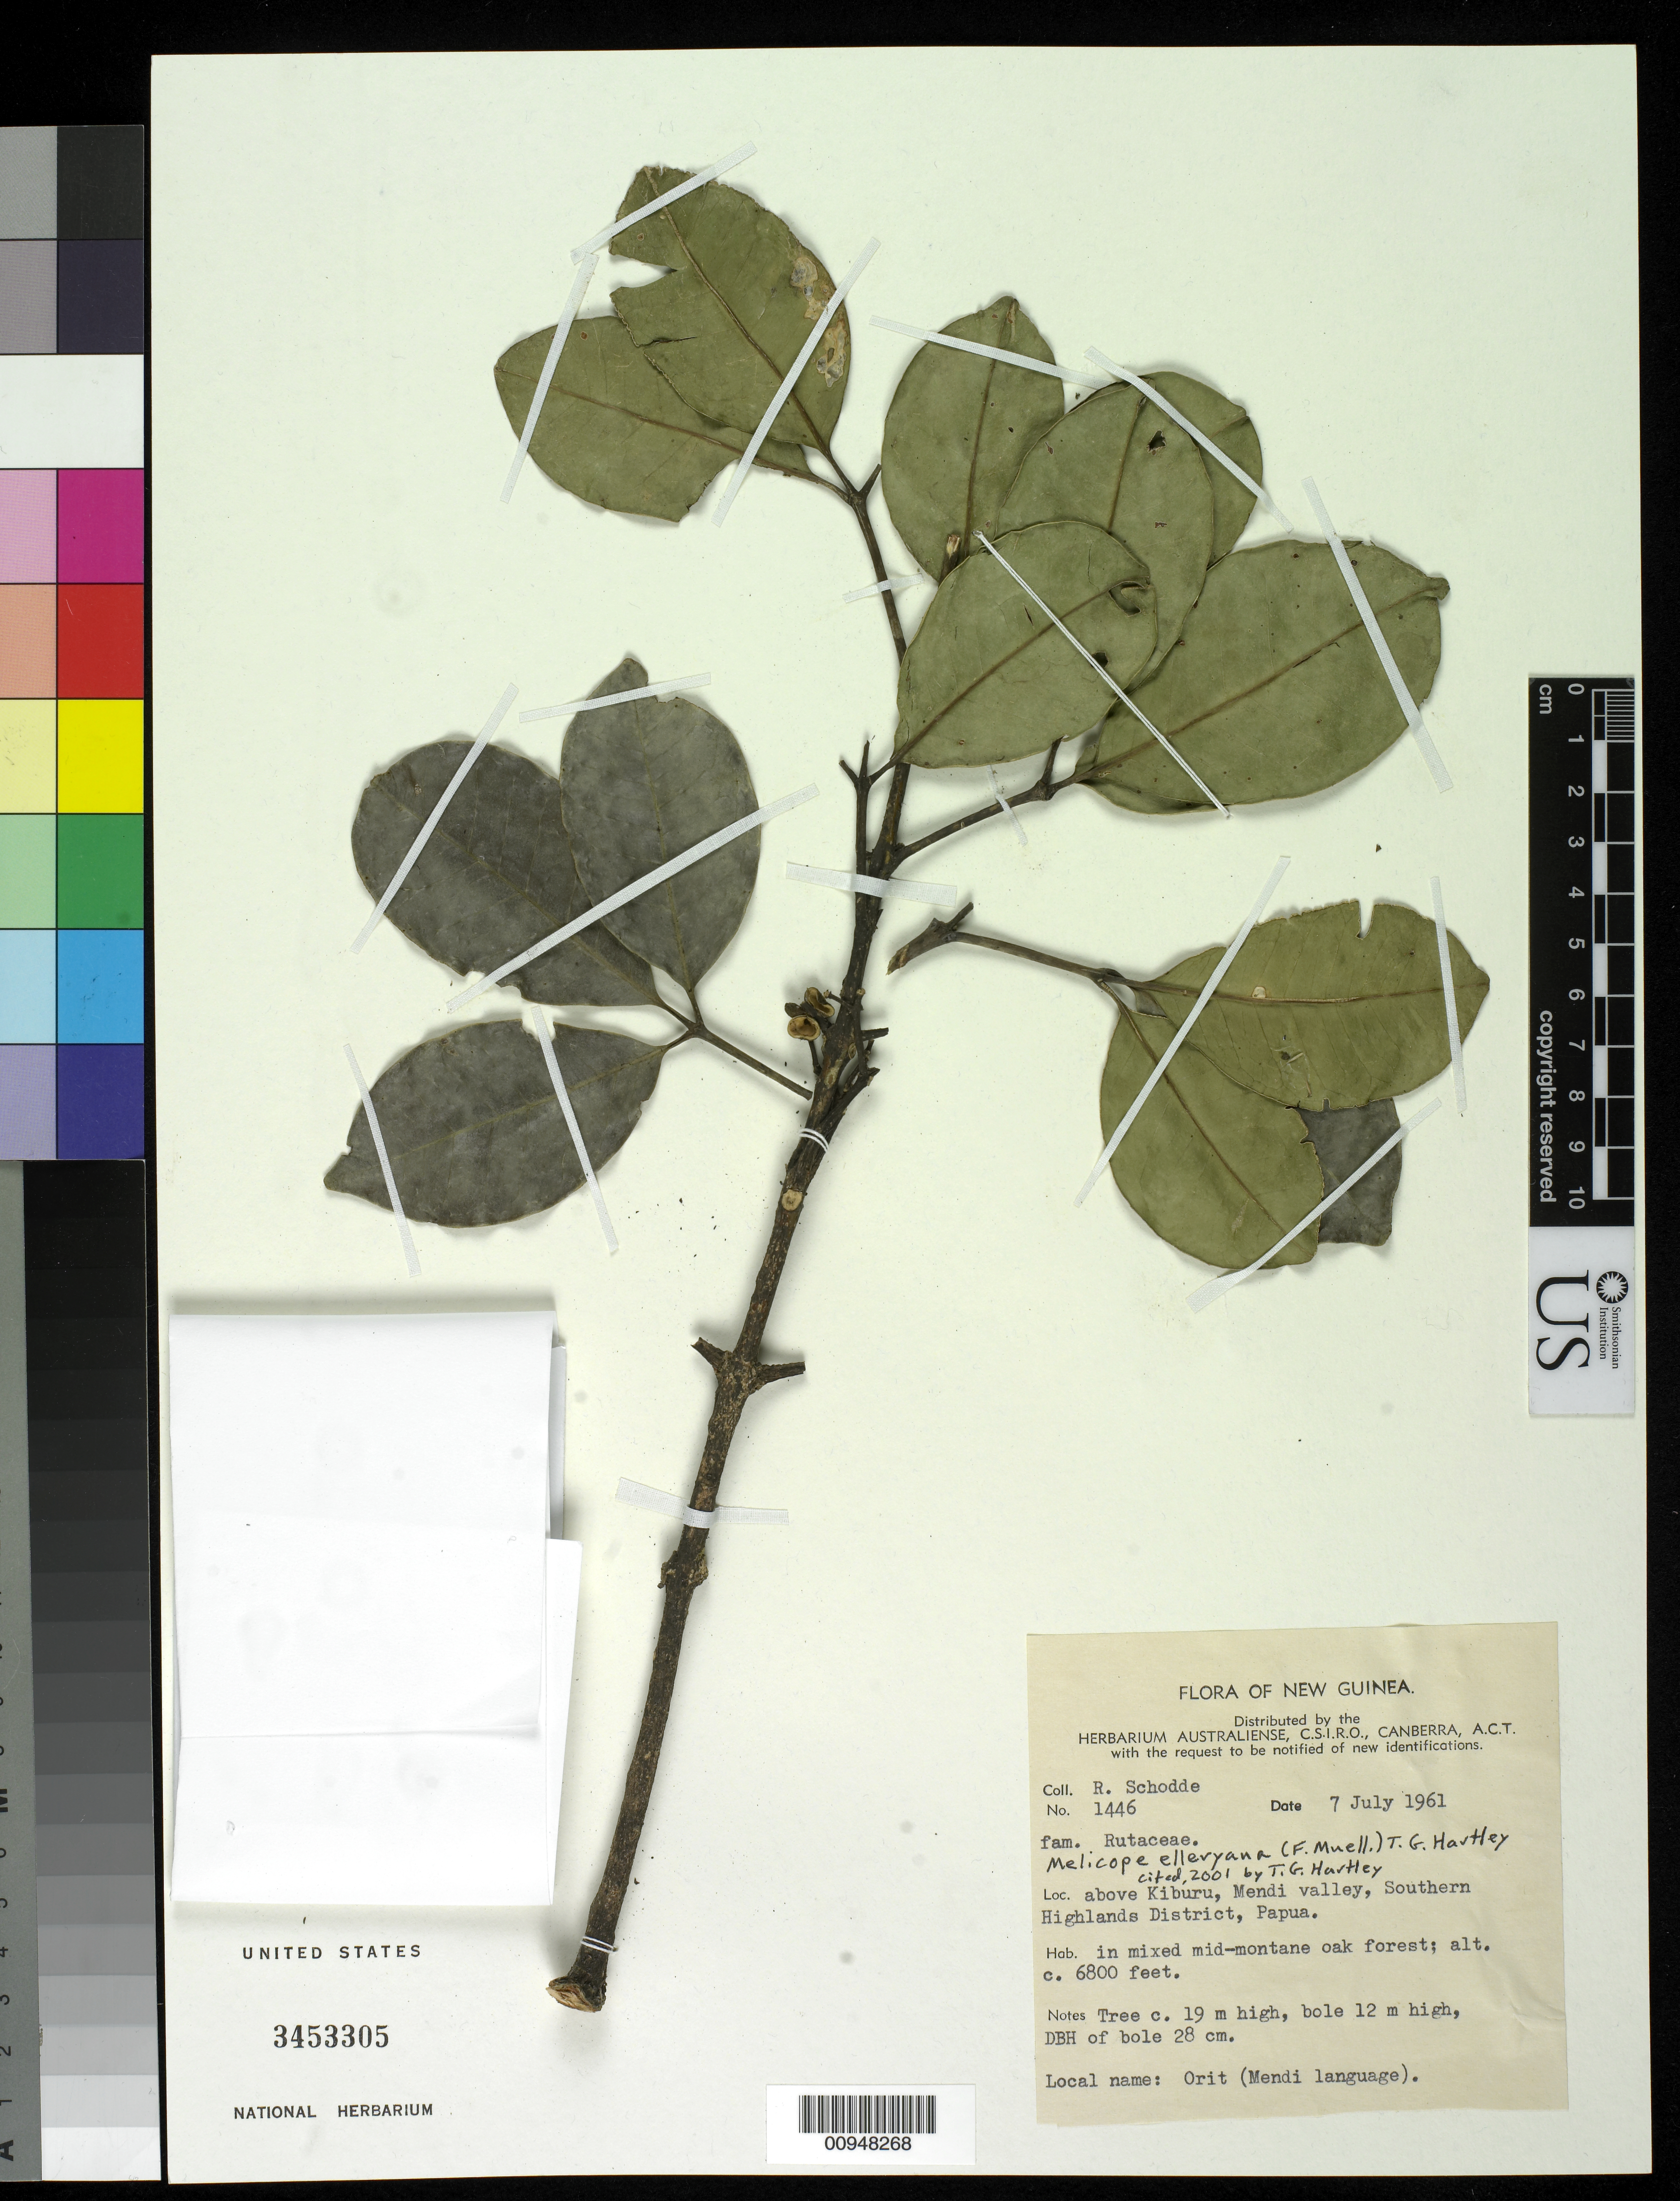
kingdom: Plantae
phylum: Tracheophyta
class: Magnoliopsida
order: Sapindales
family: Rutaceae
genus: Melicope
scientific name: Melicope elleryana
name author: (F. Muell.) T.G. Hartley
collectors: R. Schodde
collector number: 1446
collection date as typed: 07 Jul 1961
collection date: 1961-07-07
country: Papua New Guinea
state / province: Southern Highlands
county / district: Mendi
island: New Guinea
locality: Above Kiburu, Mendi Valley.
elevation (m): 2073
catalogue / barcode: US 3453305